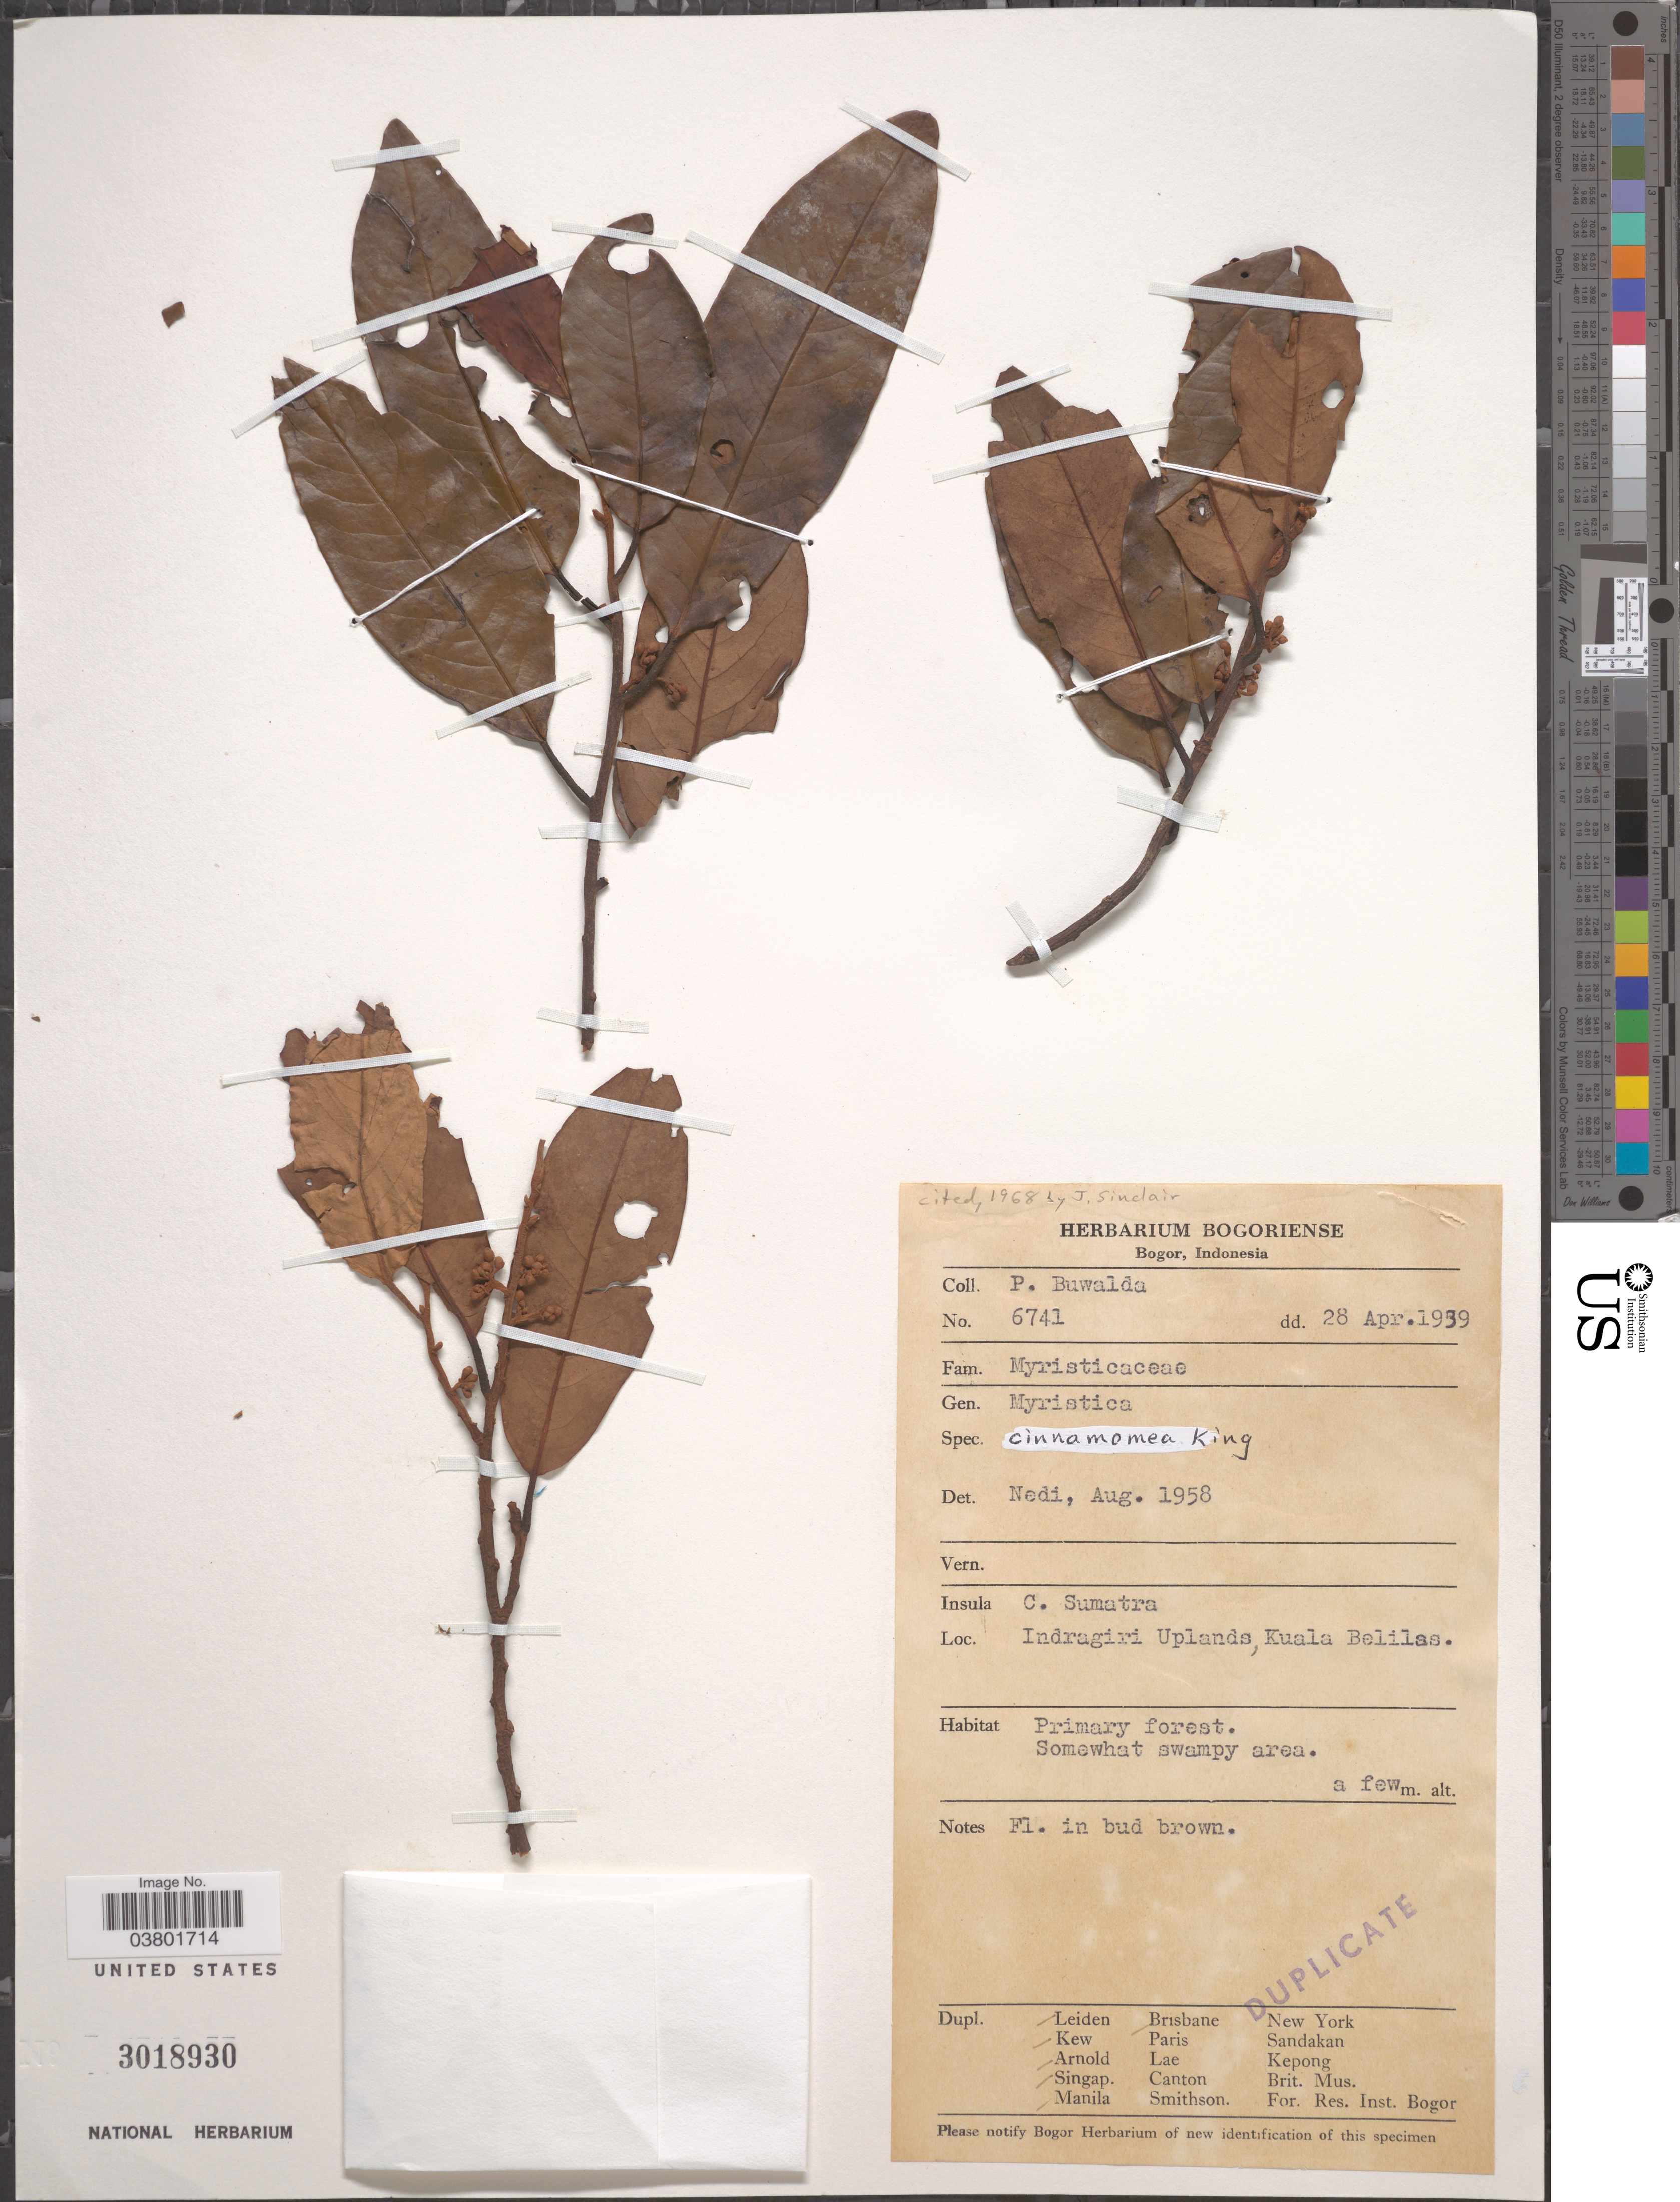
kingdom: Plantae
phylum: Tracheophyta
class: Magnoliopsida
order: Magnoliales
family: Myristicaceae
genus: Myristica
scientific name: Myristica cinnamomea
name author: King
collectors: P. Buwalda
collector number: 6741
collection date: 1939-04-28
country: Indonesia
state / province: Sumatra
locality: Insula C. Sumatra. Indragiri Uplands, Kuala Belilas.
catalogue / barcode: US 3018930